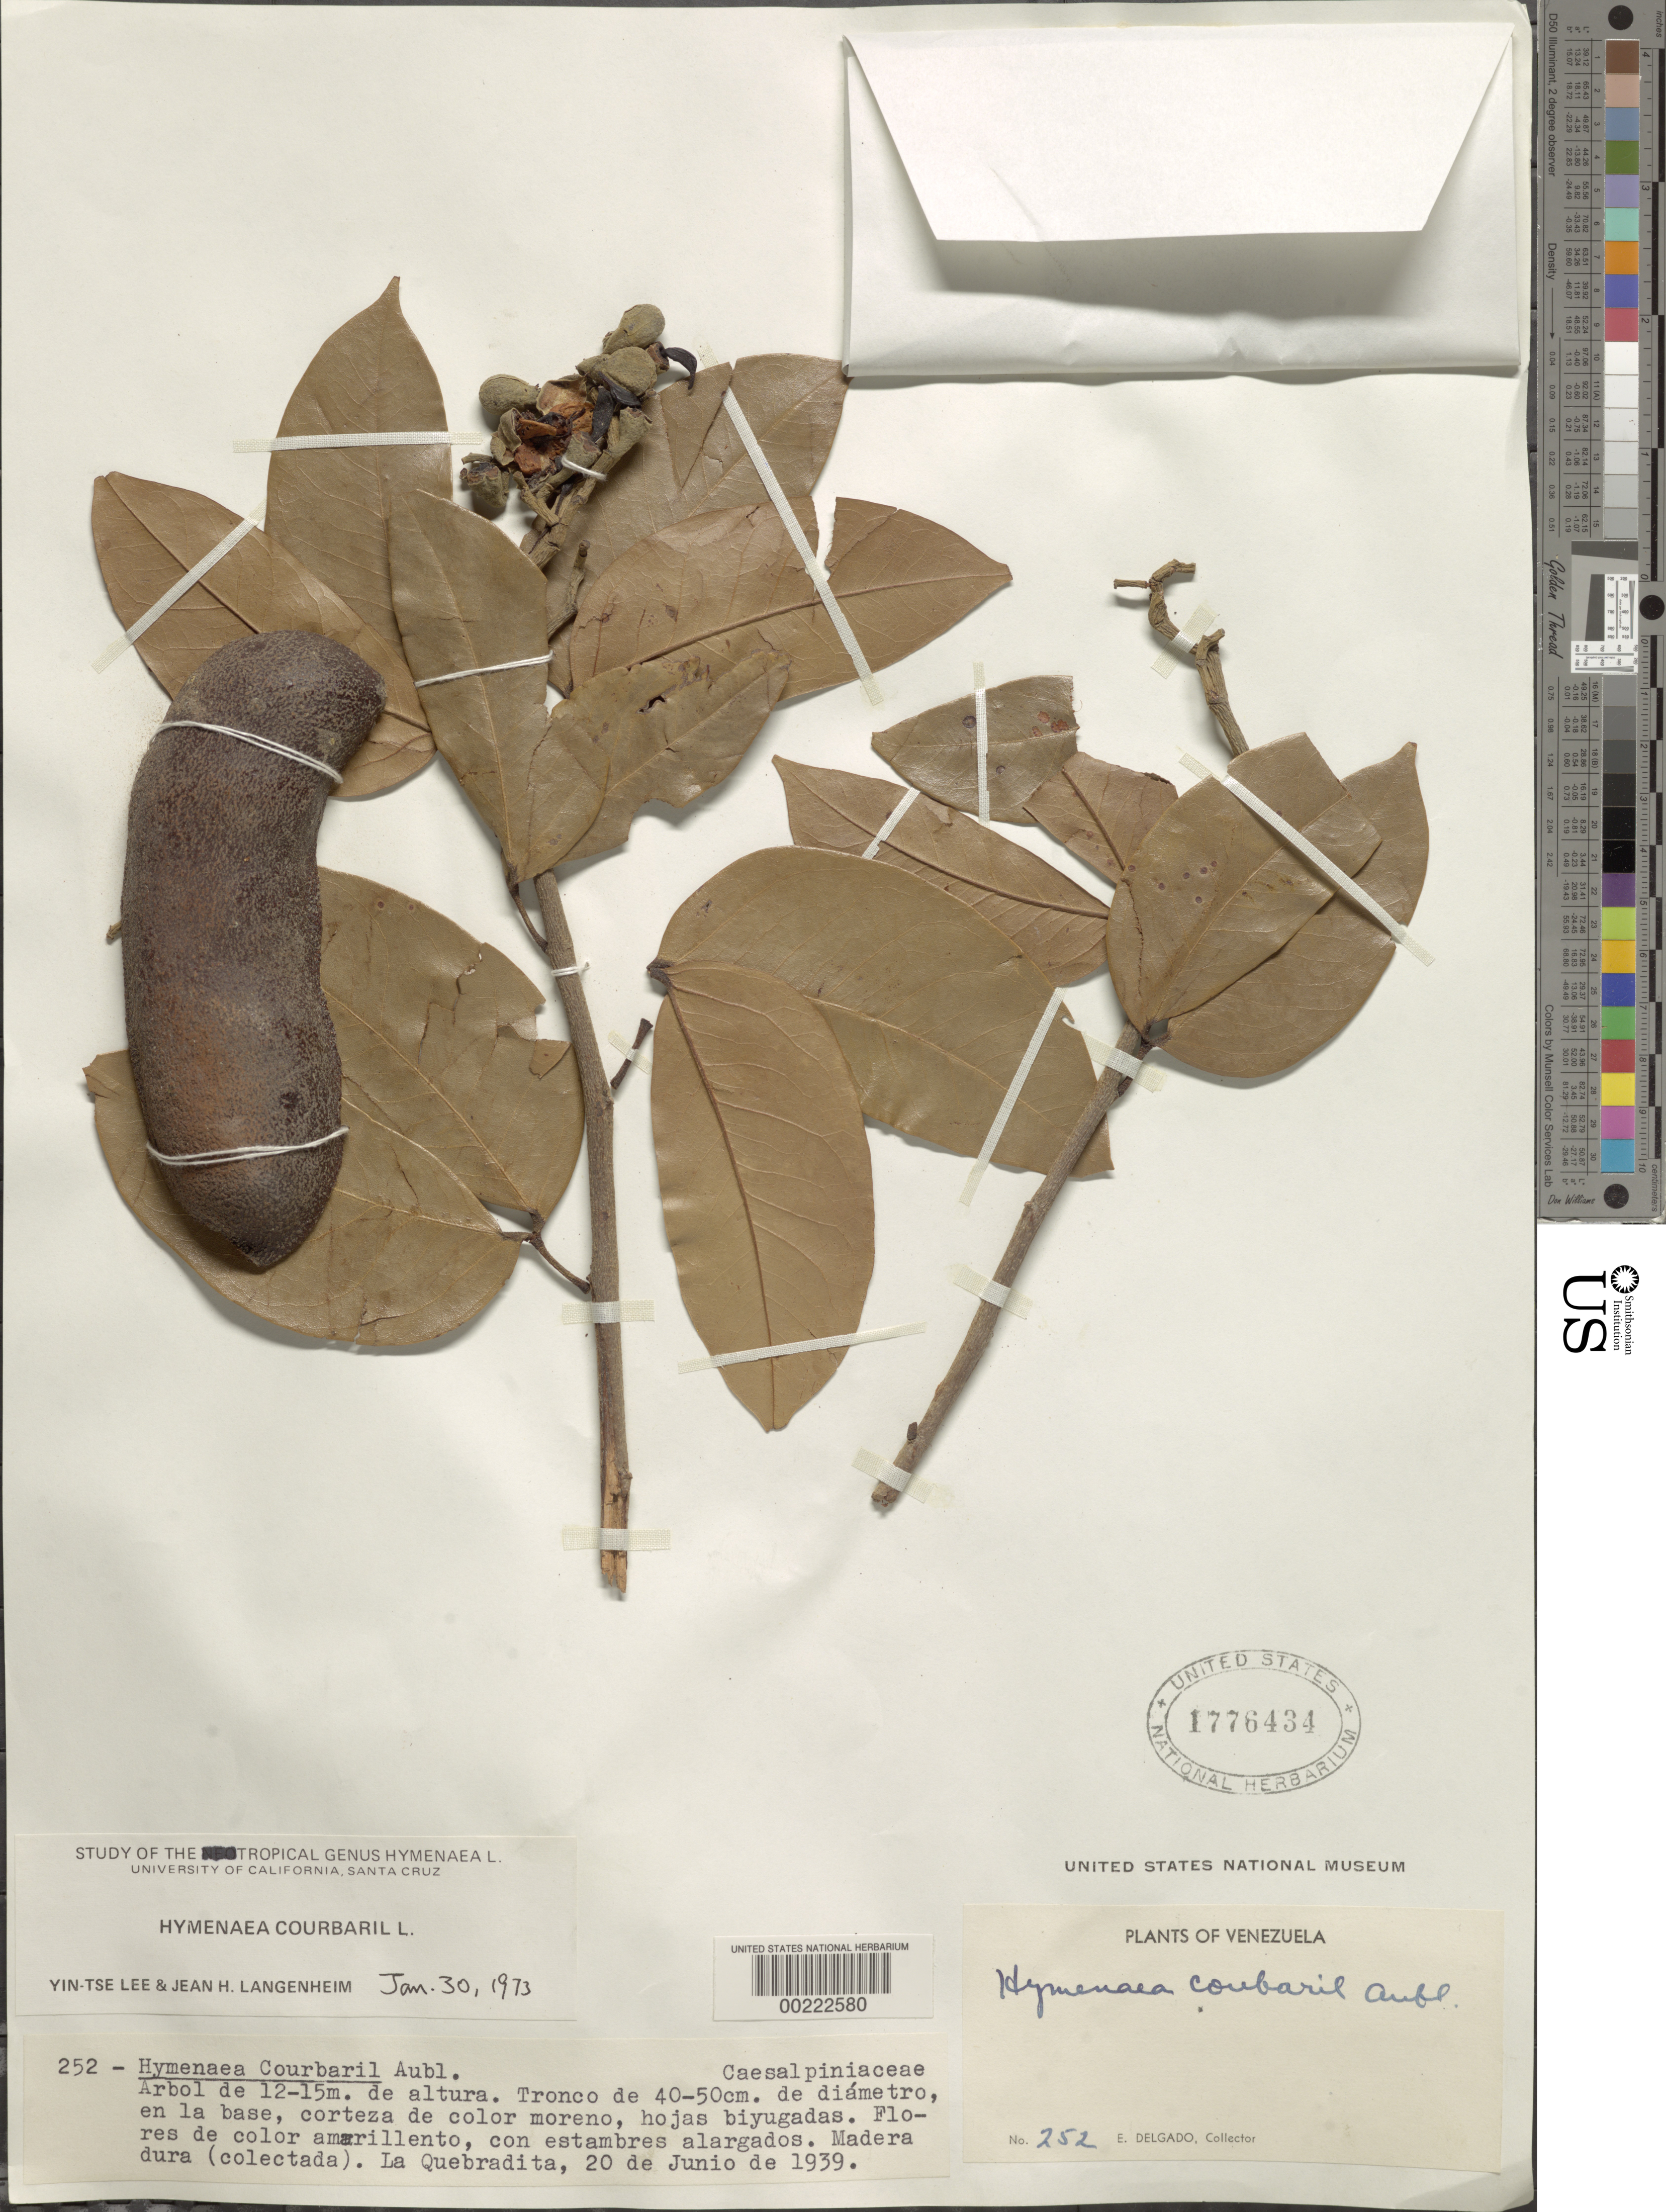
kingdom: Plantae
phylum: Tracheophyta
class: Magnoliopsida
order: Fabales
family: Fabaceae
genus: Hymenaea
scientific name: Hymenaea courbaril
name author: L.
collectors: E. Delgado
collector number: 252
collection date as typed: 20 Jun 1939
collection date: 1939-06-20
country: Venezuela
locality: La quebradita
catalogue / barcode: US 1776434